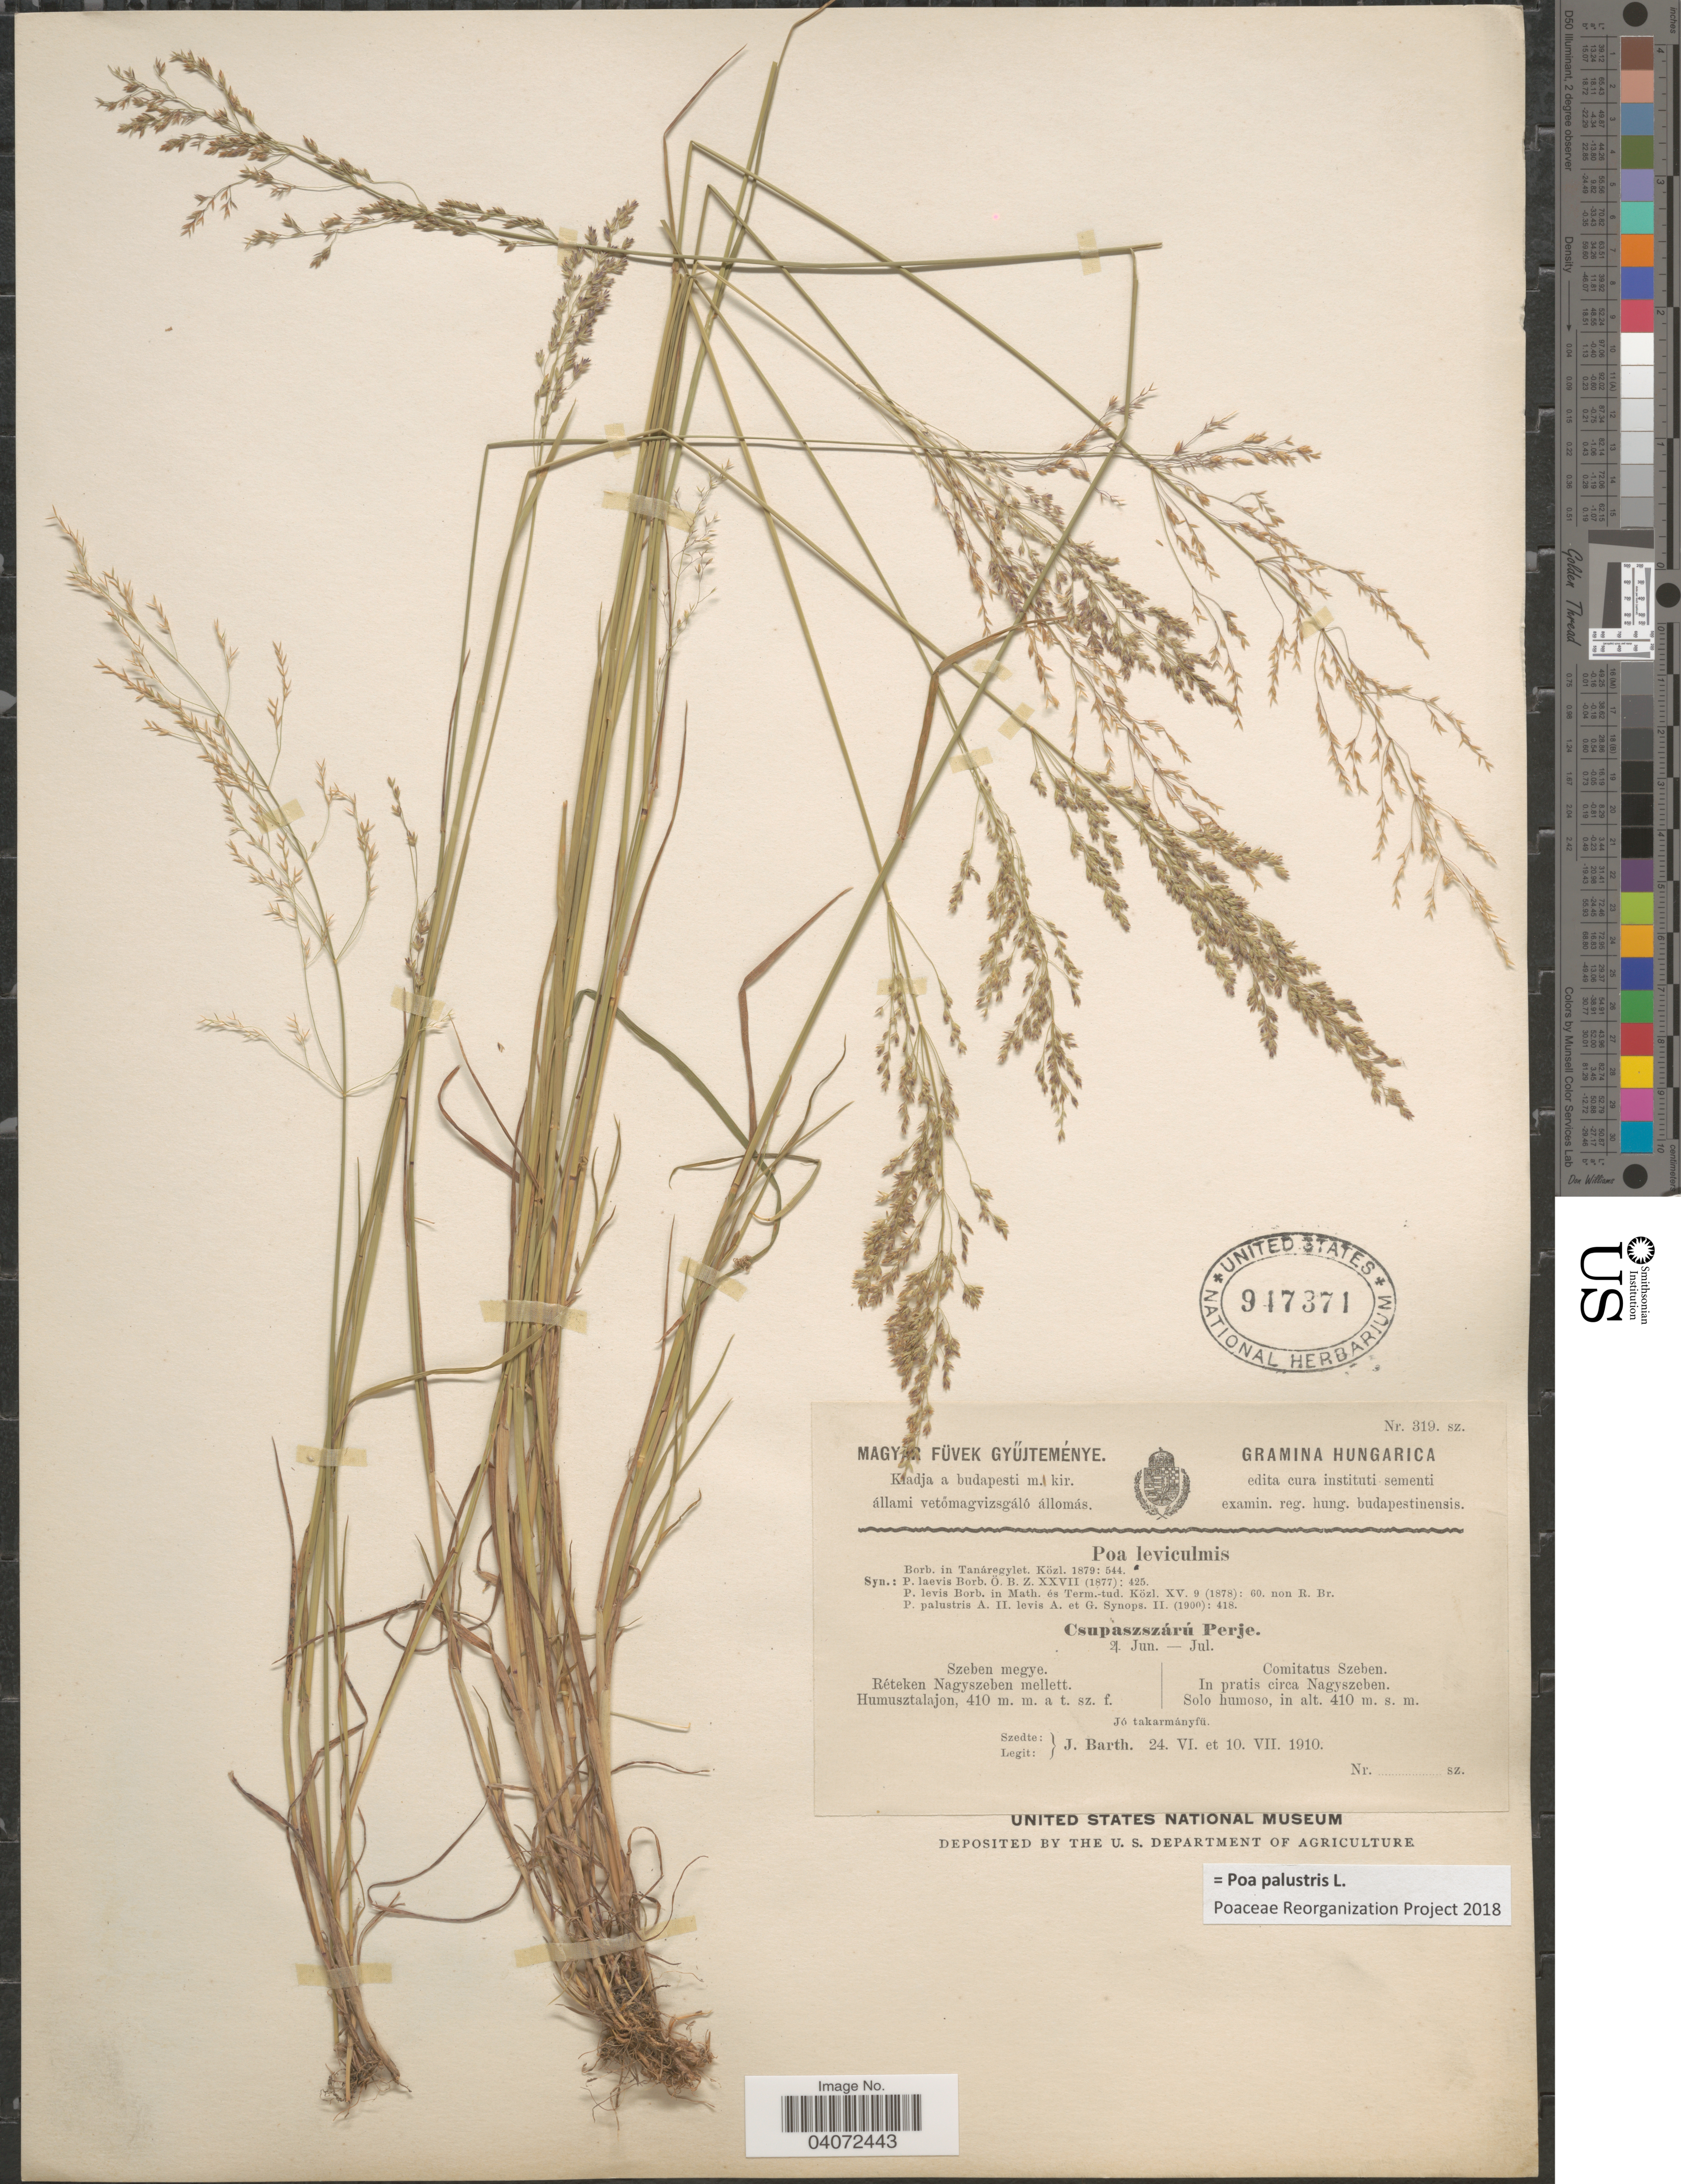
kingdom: Plantae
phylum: Tracheophyta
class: Liliopsida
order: Poales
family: Poaceae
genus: Poa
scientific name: Poa palustris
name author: L.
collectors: J. Barth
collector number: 319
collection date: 1910-06-24/1910-07-10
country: Hungary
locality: Comitatus Szeben. In pratis circa Nagyszeben.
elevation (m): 410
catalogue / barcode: US 947371